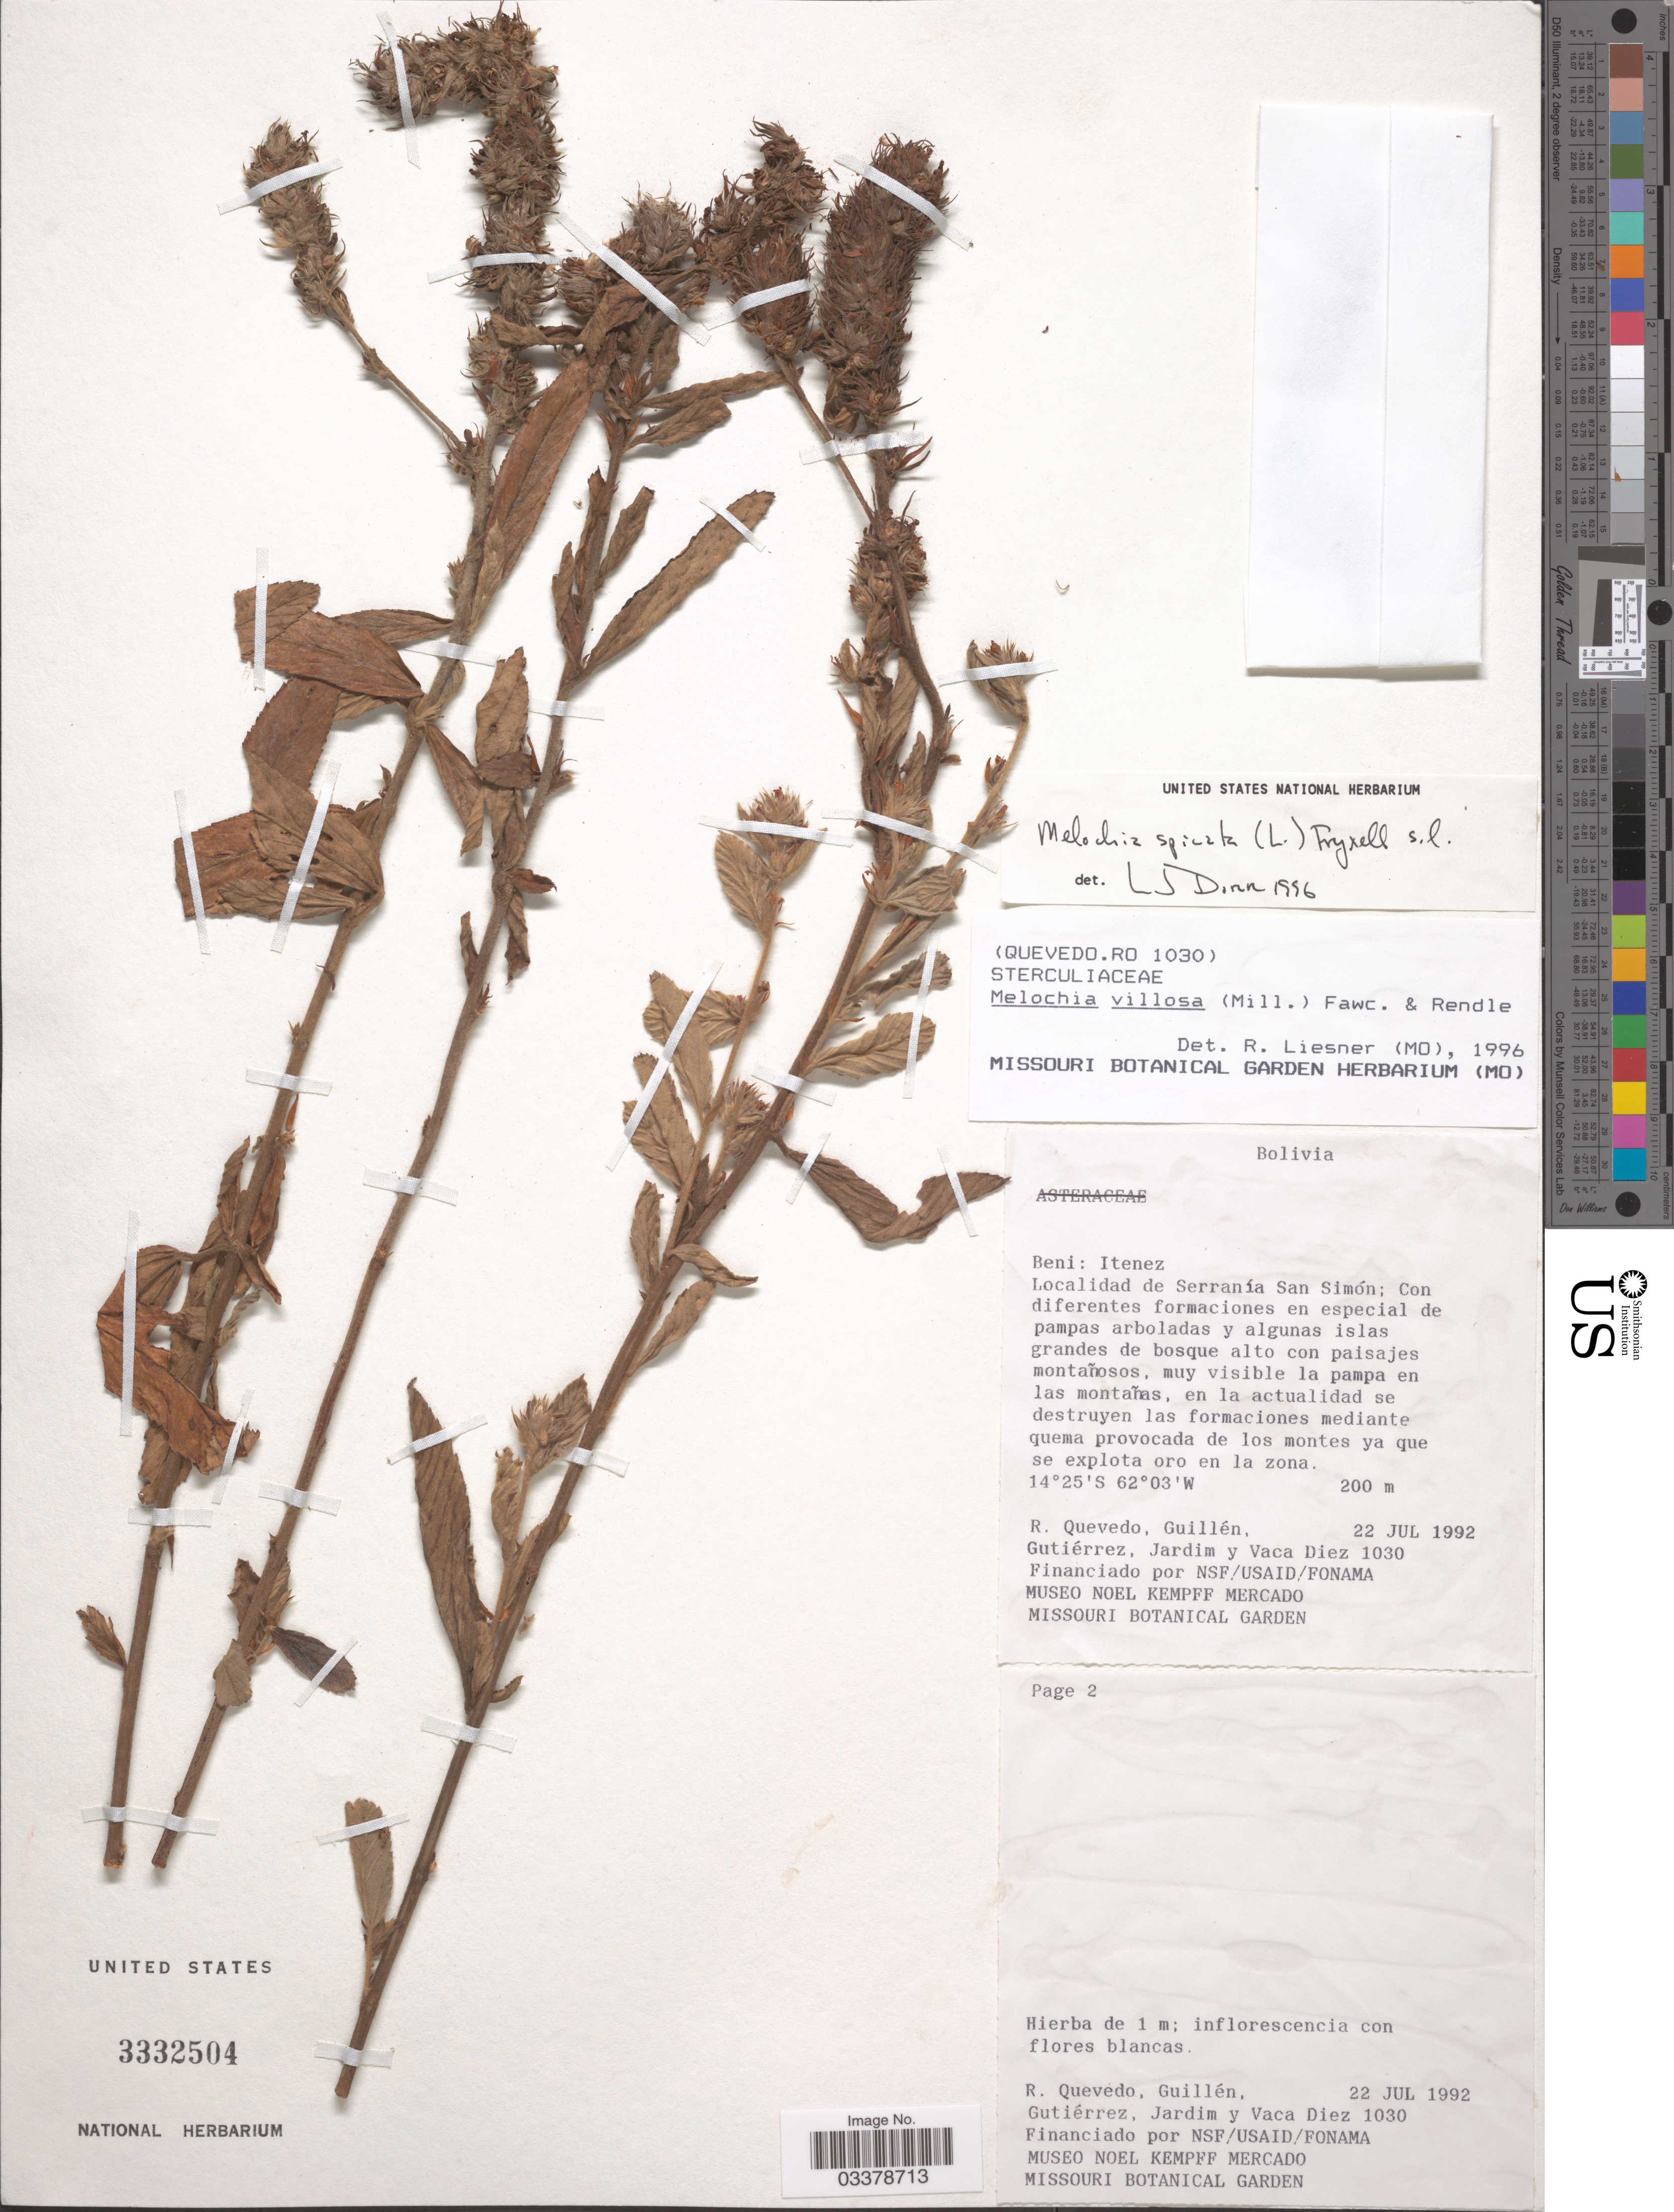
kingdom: Plantae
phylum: Tracheophyta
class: Magnoliopsida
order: Malvales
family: Malvaceae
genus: Melochia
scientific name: Melochia spicata var. spicata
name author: (L.) Fryxell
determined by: Dorr, L. J., (BOT), Smithsonian Institution - National Museum of Natural History (UNITED STATES)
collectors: R. Quevedo, -- Guillen, Gutiérrez, --, Jardim, -- & -. Vaca Diez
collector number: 1030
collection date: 1992-07-22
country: Bolivia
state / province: Beni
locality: Itenez. Serranía San Simón; Con diferentes formaciones en especial de pampas arboladas y algunas islas grandes de bosque alto con paisajes montañosos, en la actualidad se destruyen las formaciones mediante quema provocado de los montes ya que se explota oro en la zona.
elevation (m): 200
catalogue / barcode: US 3332504